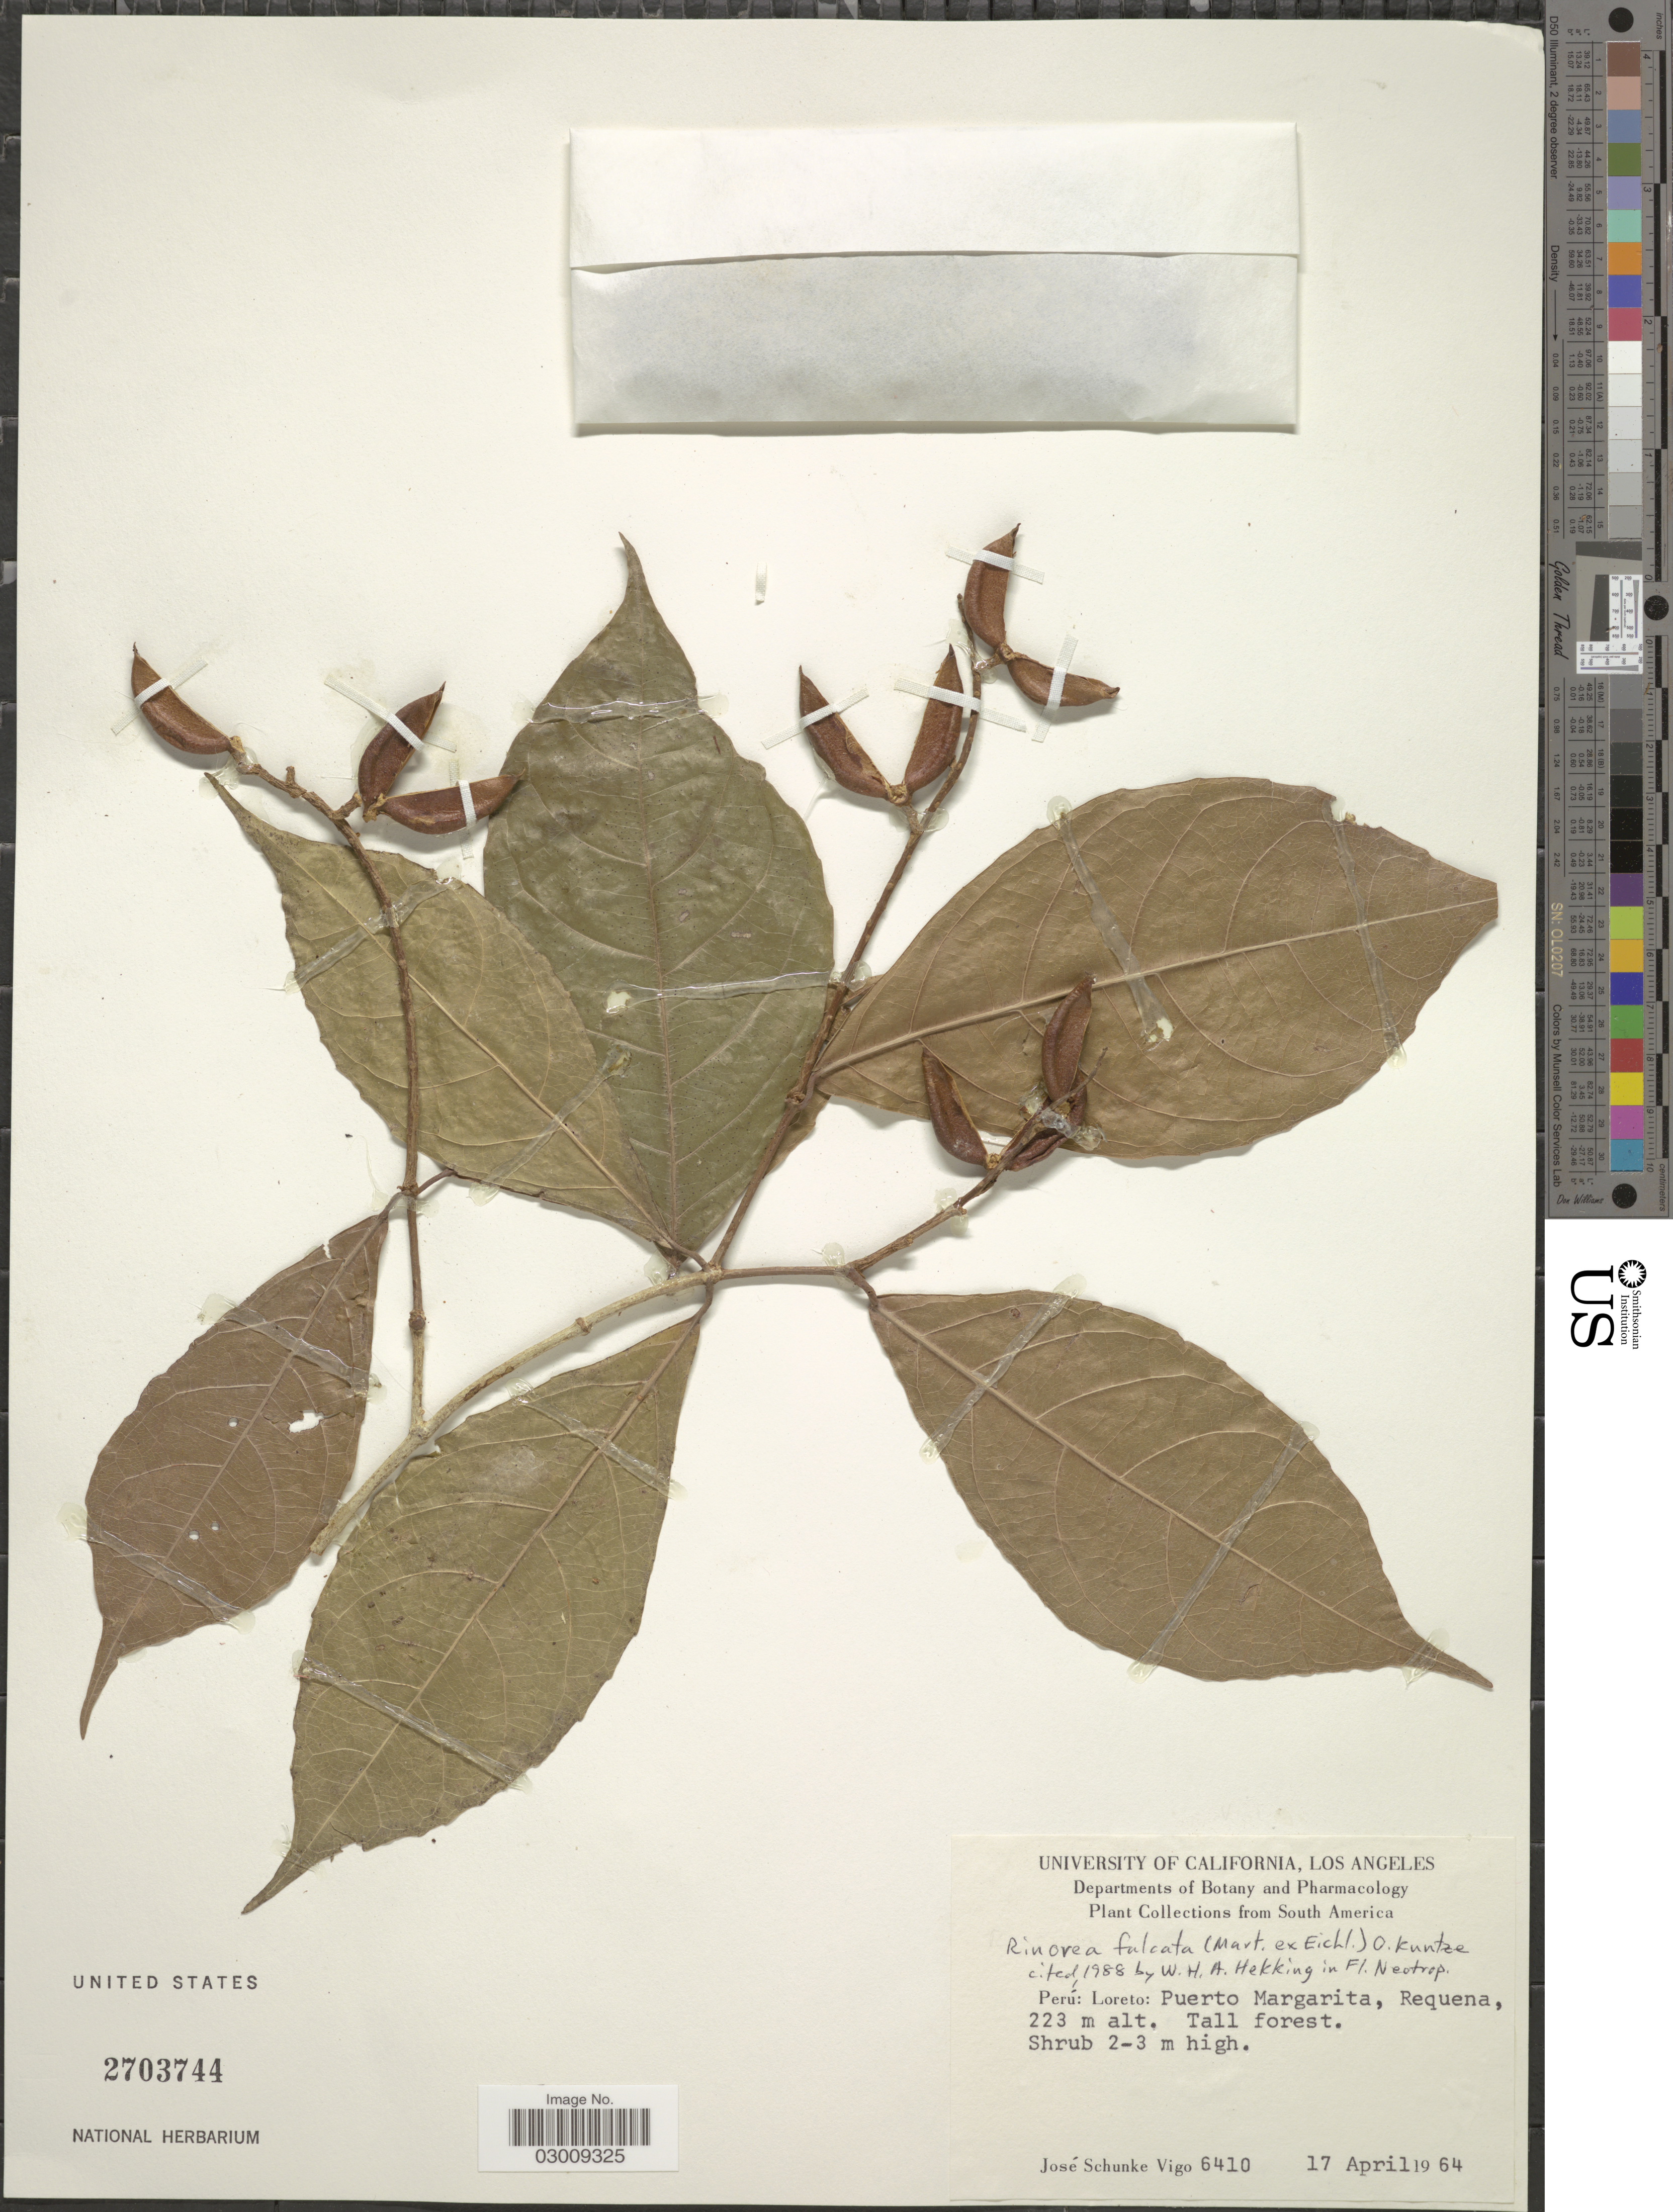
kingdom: Plantae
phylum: Tracheophyta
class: Magnoliopsida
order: Malpighiales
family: Violaceae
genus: Rinorea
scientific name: Rinorea falcata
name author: (Mart. ex Eichler) Kuntze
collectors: J. Schunke Vigo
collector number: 6410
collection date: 1964-04-17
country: Peru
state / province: Loreto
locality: Puerto Margarita, Requena.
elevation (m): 223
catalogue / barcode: US 2703744